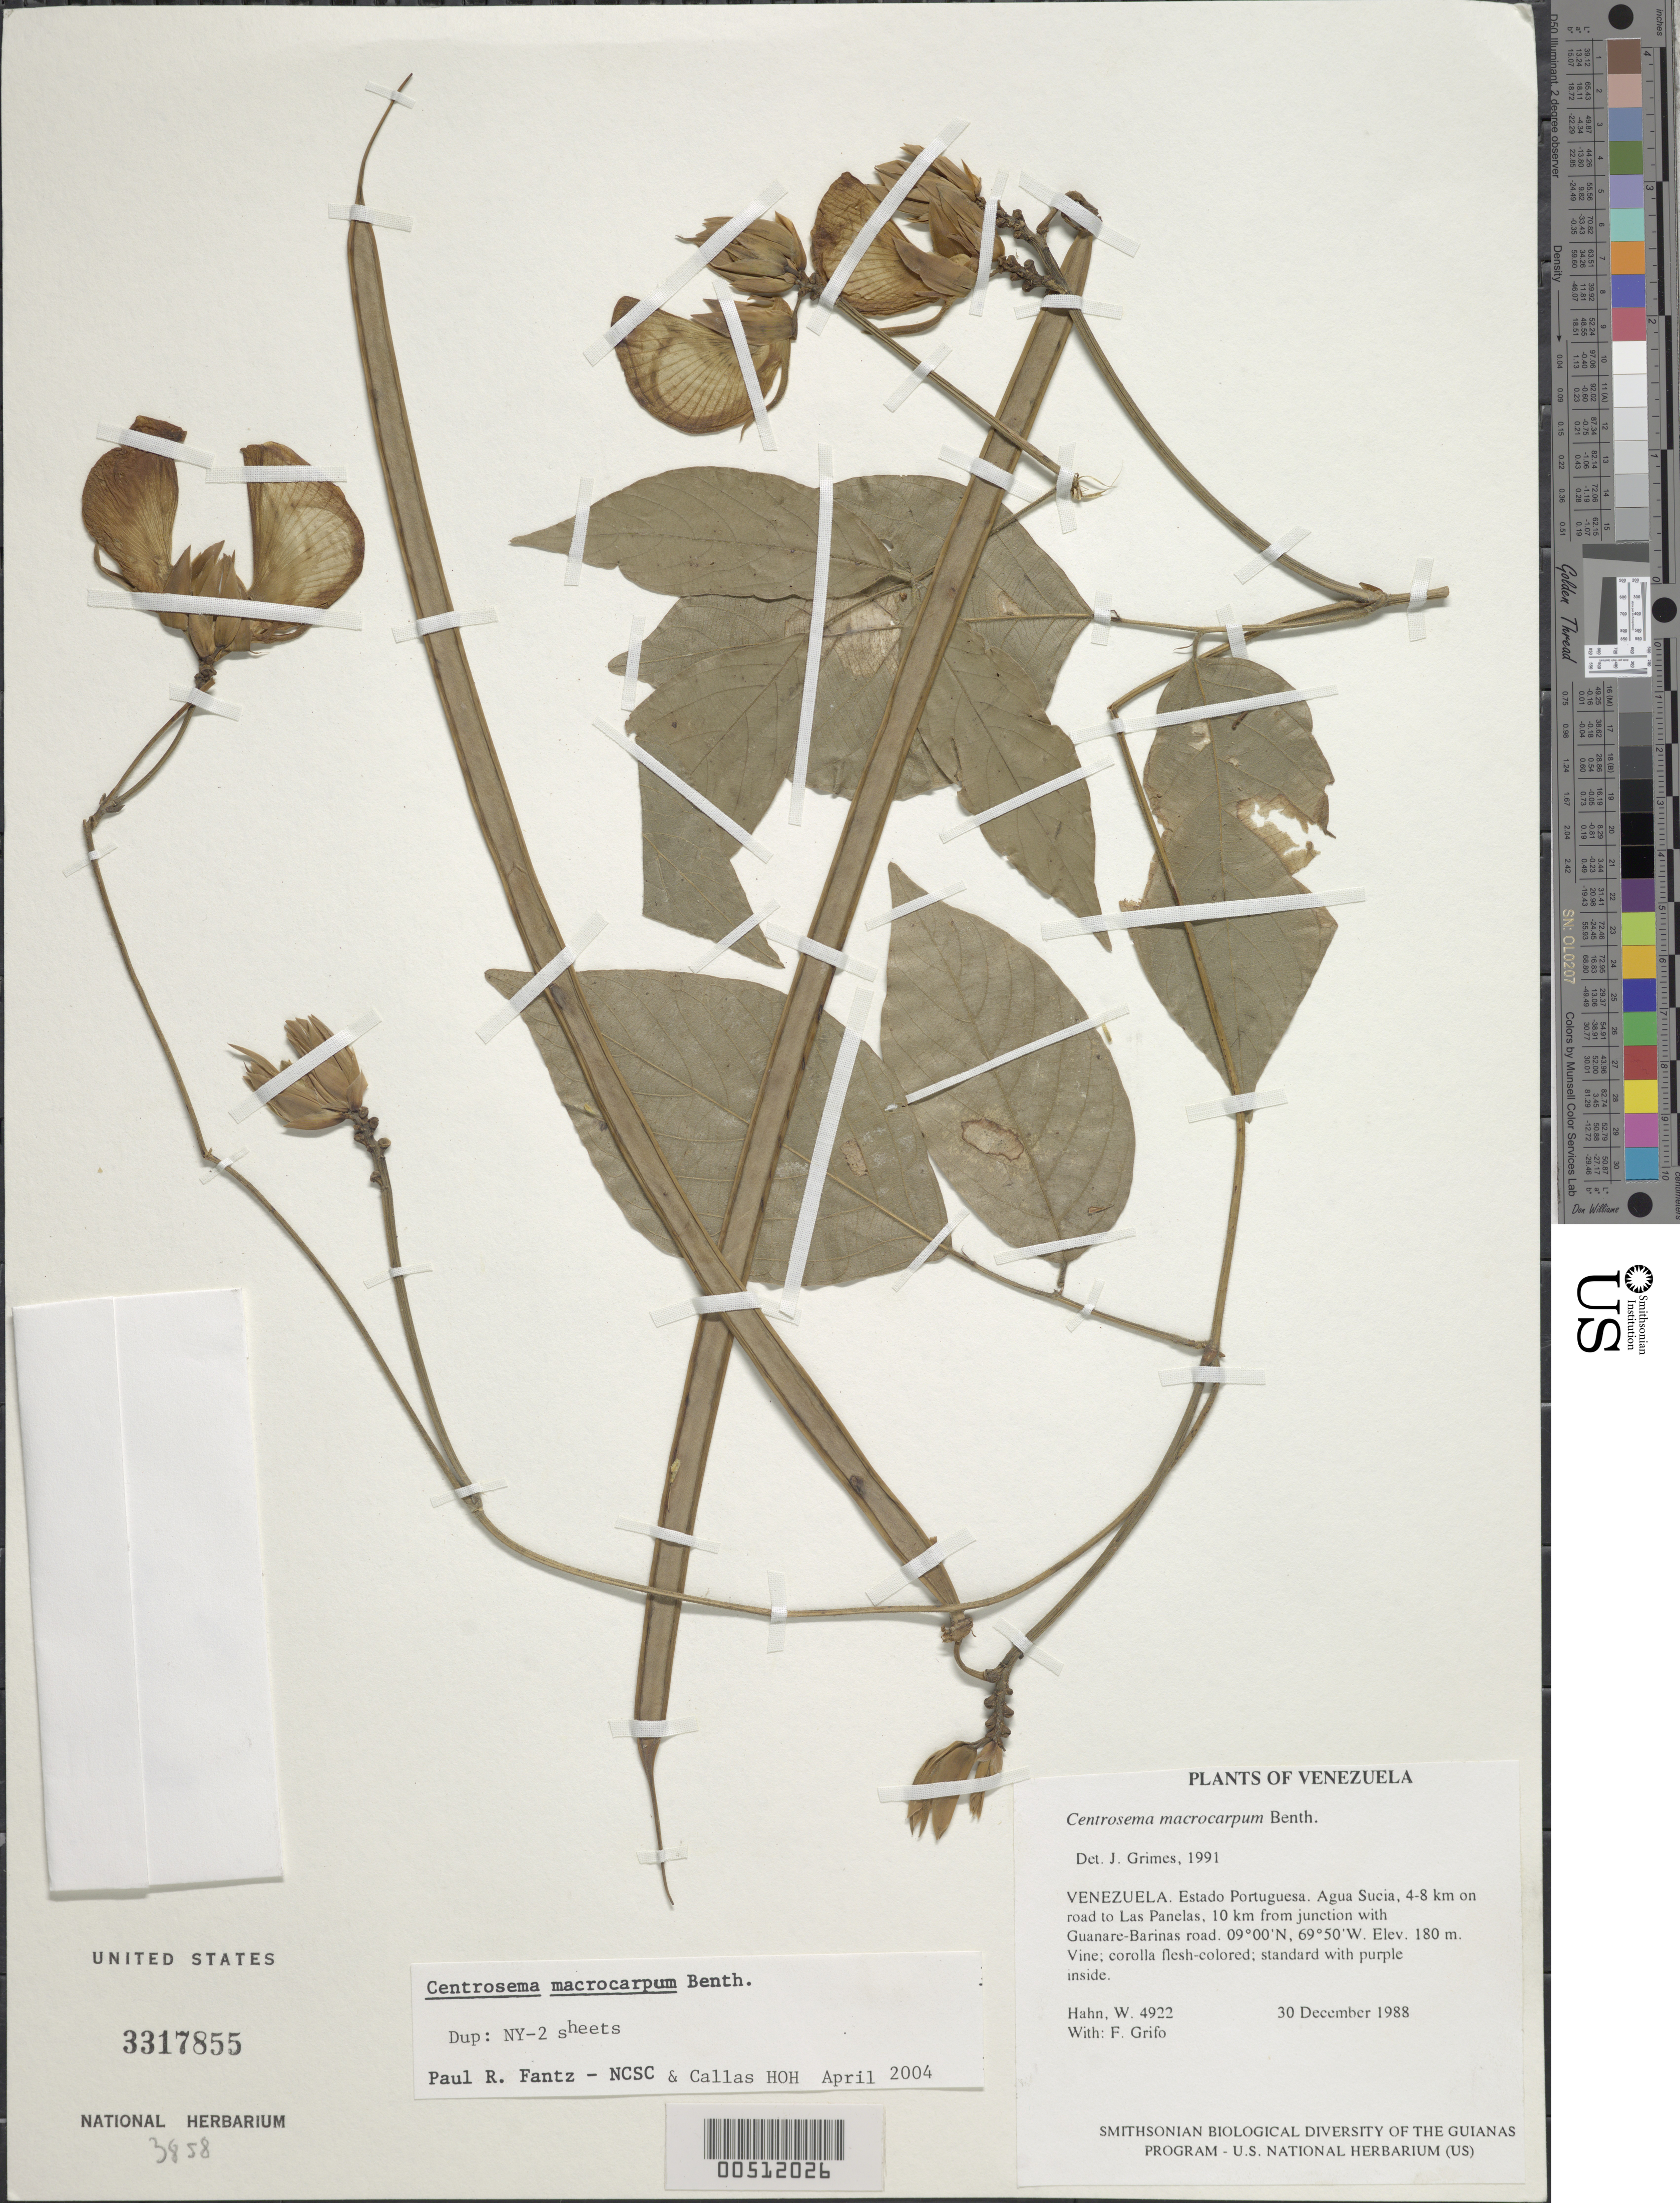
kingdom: Plantae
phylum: Tracheophyta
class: Magnoliopsida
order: Fabales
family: Fabaceae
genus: Centrosema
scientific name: Centrosema macrocarpum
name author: Benth.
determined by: Grimes, J.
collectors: W. Hahn & F. Grifo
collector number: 4922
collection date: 1988-12-30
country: Venezuela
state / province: Portuguesa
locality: Agua Sucia, 4-8 km on road to Las Panelas, 10 km from junction with Guanare-Barinas road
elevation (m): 180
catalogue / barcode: US 3317855